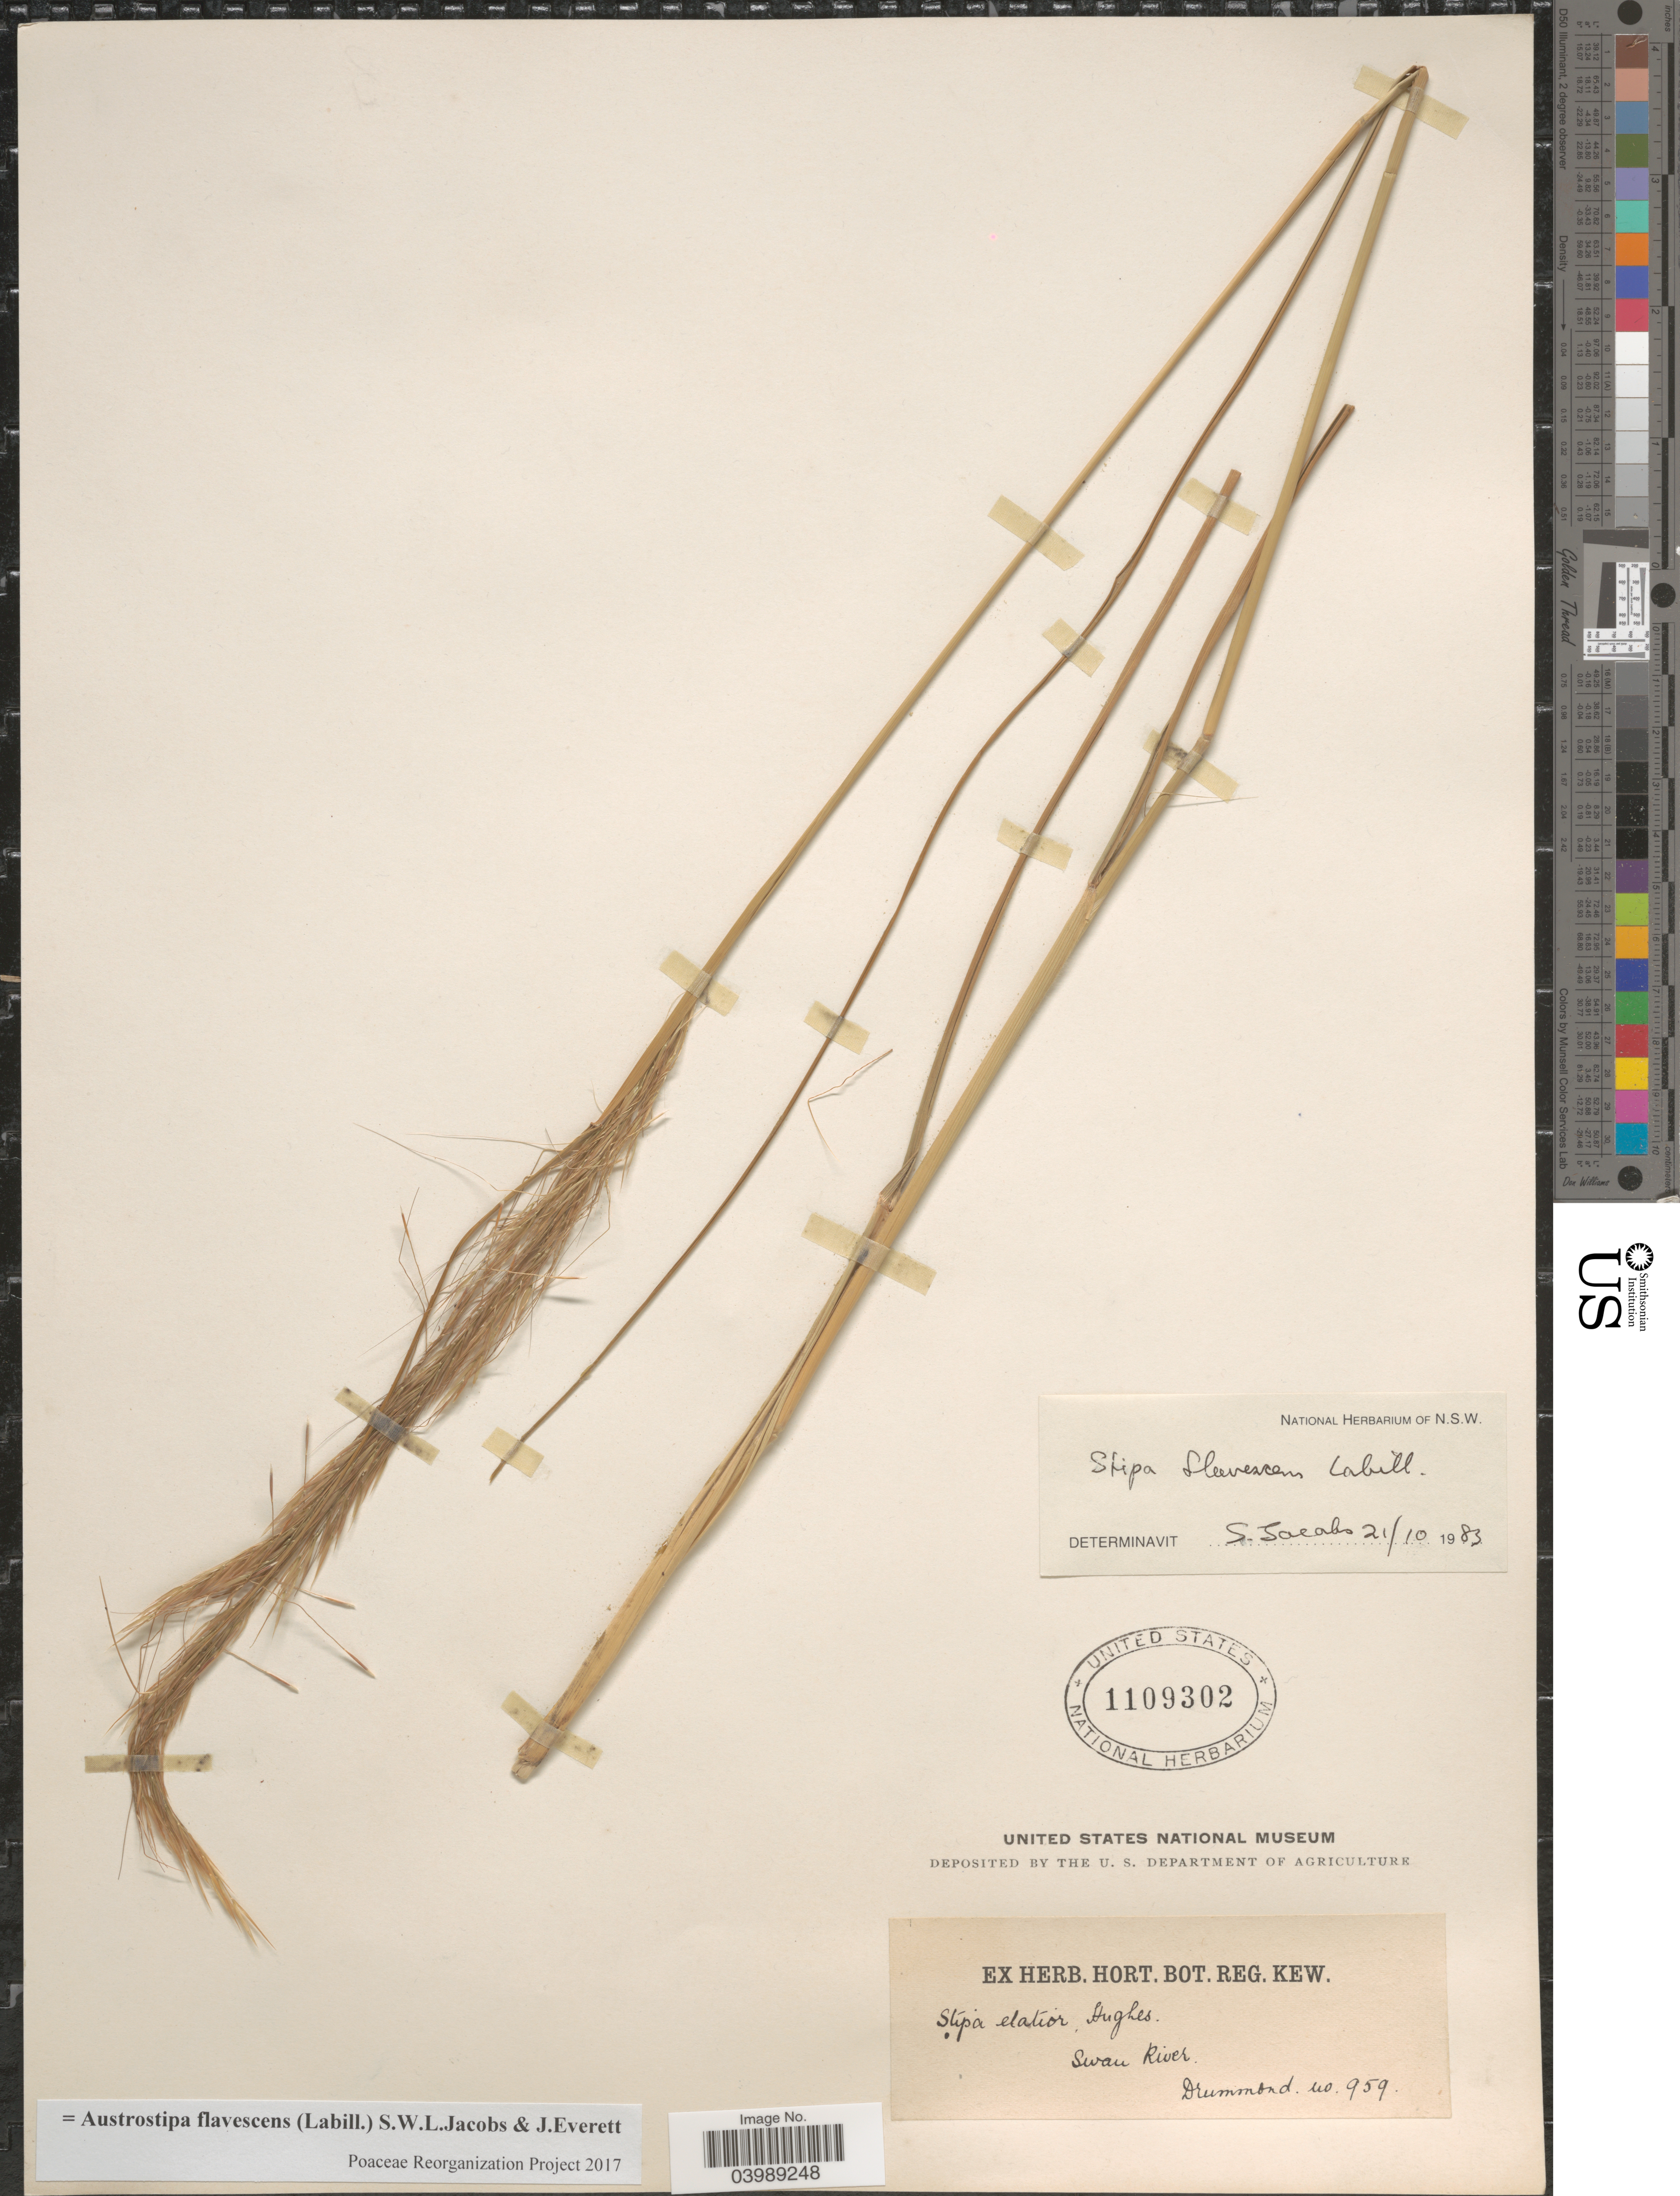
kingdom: Plantae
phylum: Tracheophyta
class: Liliopsida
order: Poales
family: Poaceae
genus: Austrostipa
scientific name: Austrostipa flavescens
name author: (Labill.) S.W.L. Jacobs & J. Everett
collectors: -. Drummond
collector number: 959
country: Australia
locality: Swan River.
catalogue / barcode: US 1109302